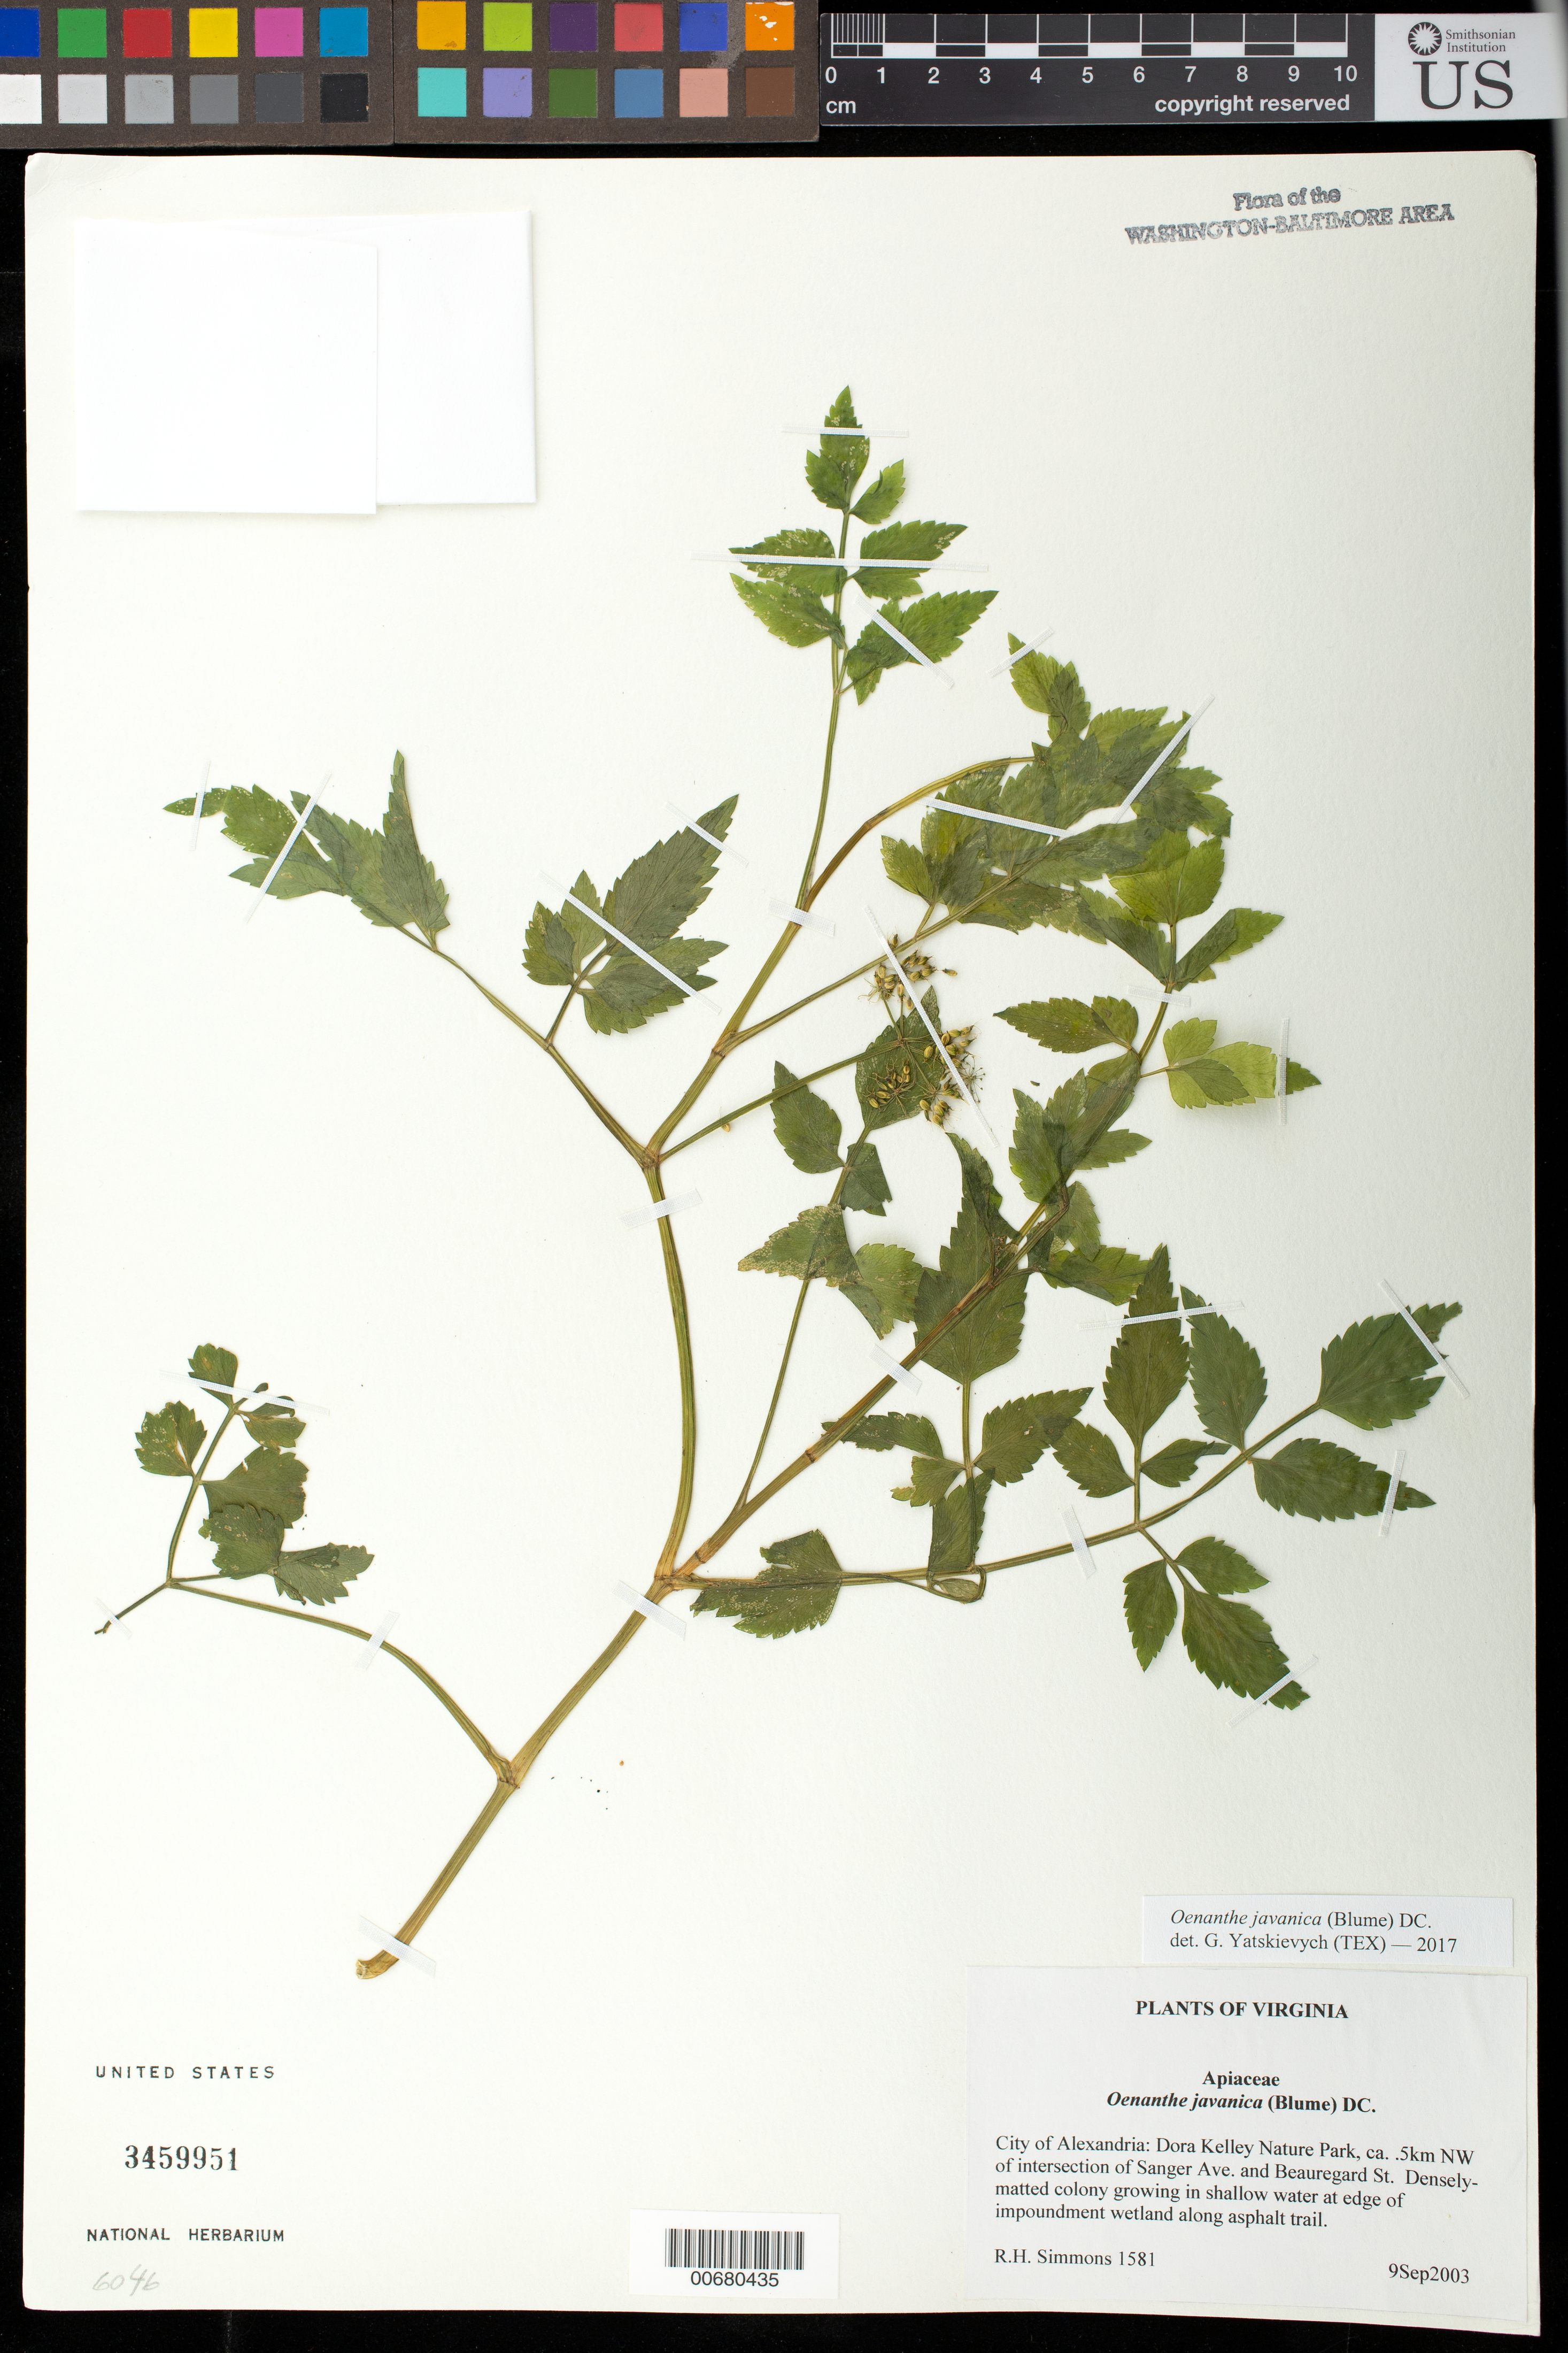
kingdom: Plantae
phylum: Tracheophyta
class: Magnoliopsida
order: Apiales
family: Apiaceae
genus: Oenanthe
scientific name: Oenanthe javanica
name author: (Blume) DC.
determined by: Yatskievych, G. A.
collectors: R. H. Simmons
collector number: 1581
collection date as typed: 09 Sep 2003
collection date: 2003-09-09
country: United States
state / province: Virginia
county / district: City of Alexandria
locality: Dora Kelley Nature Park, ca. 0.5 km NW of intersection of sanger Ave. and Beauregard St.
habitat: Densely-matted colony growing in shallow water at edge of im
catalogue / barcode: US 3459951